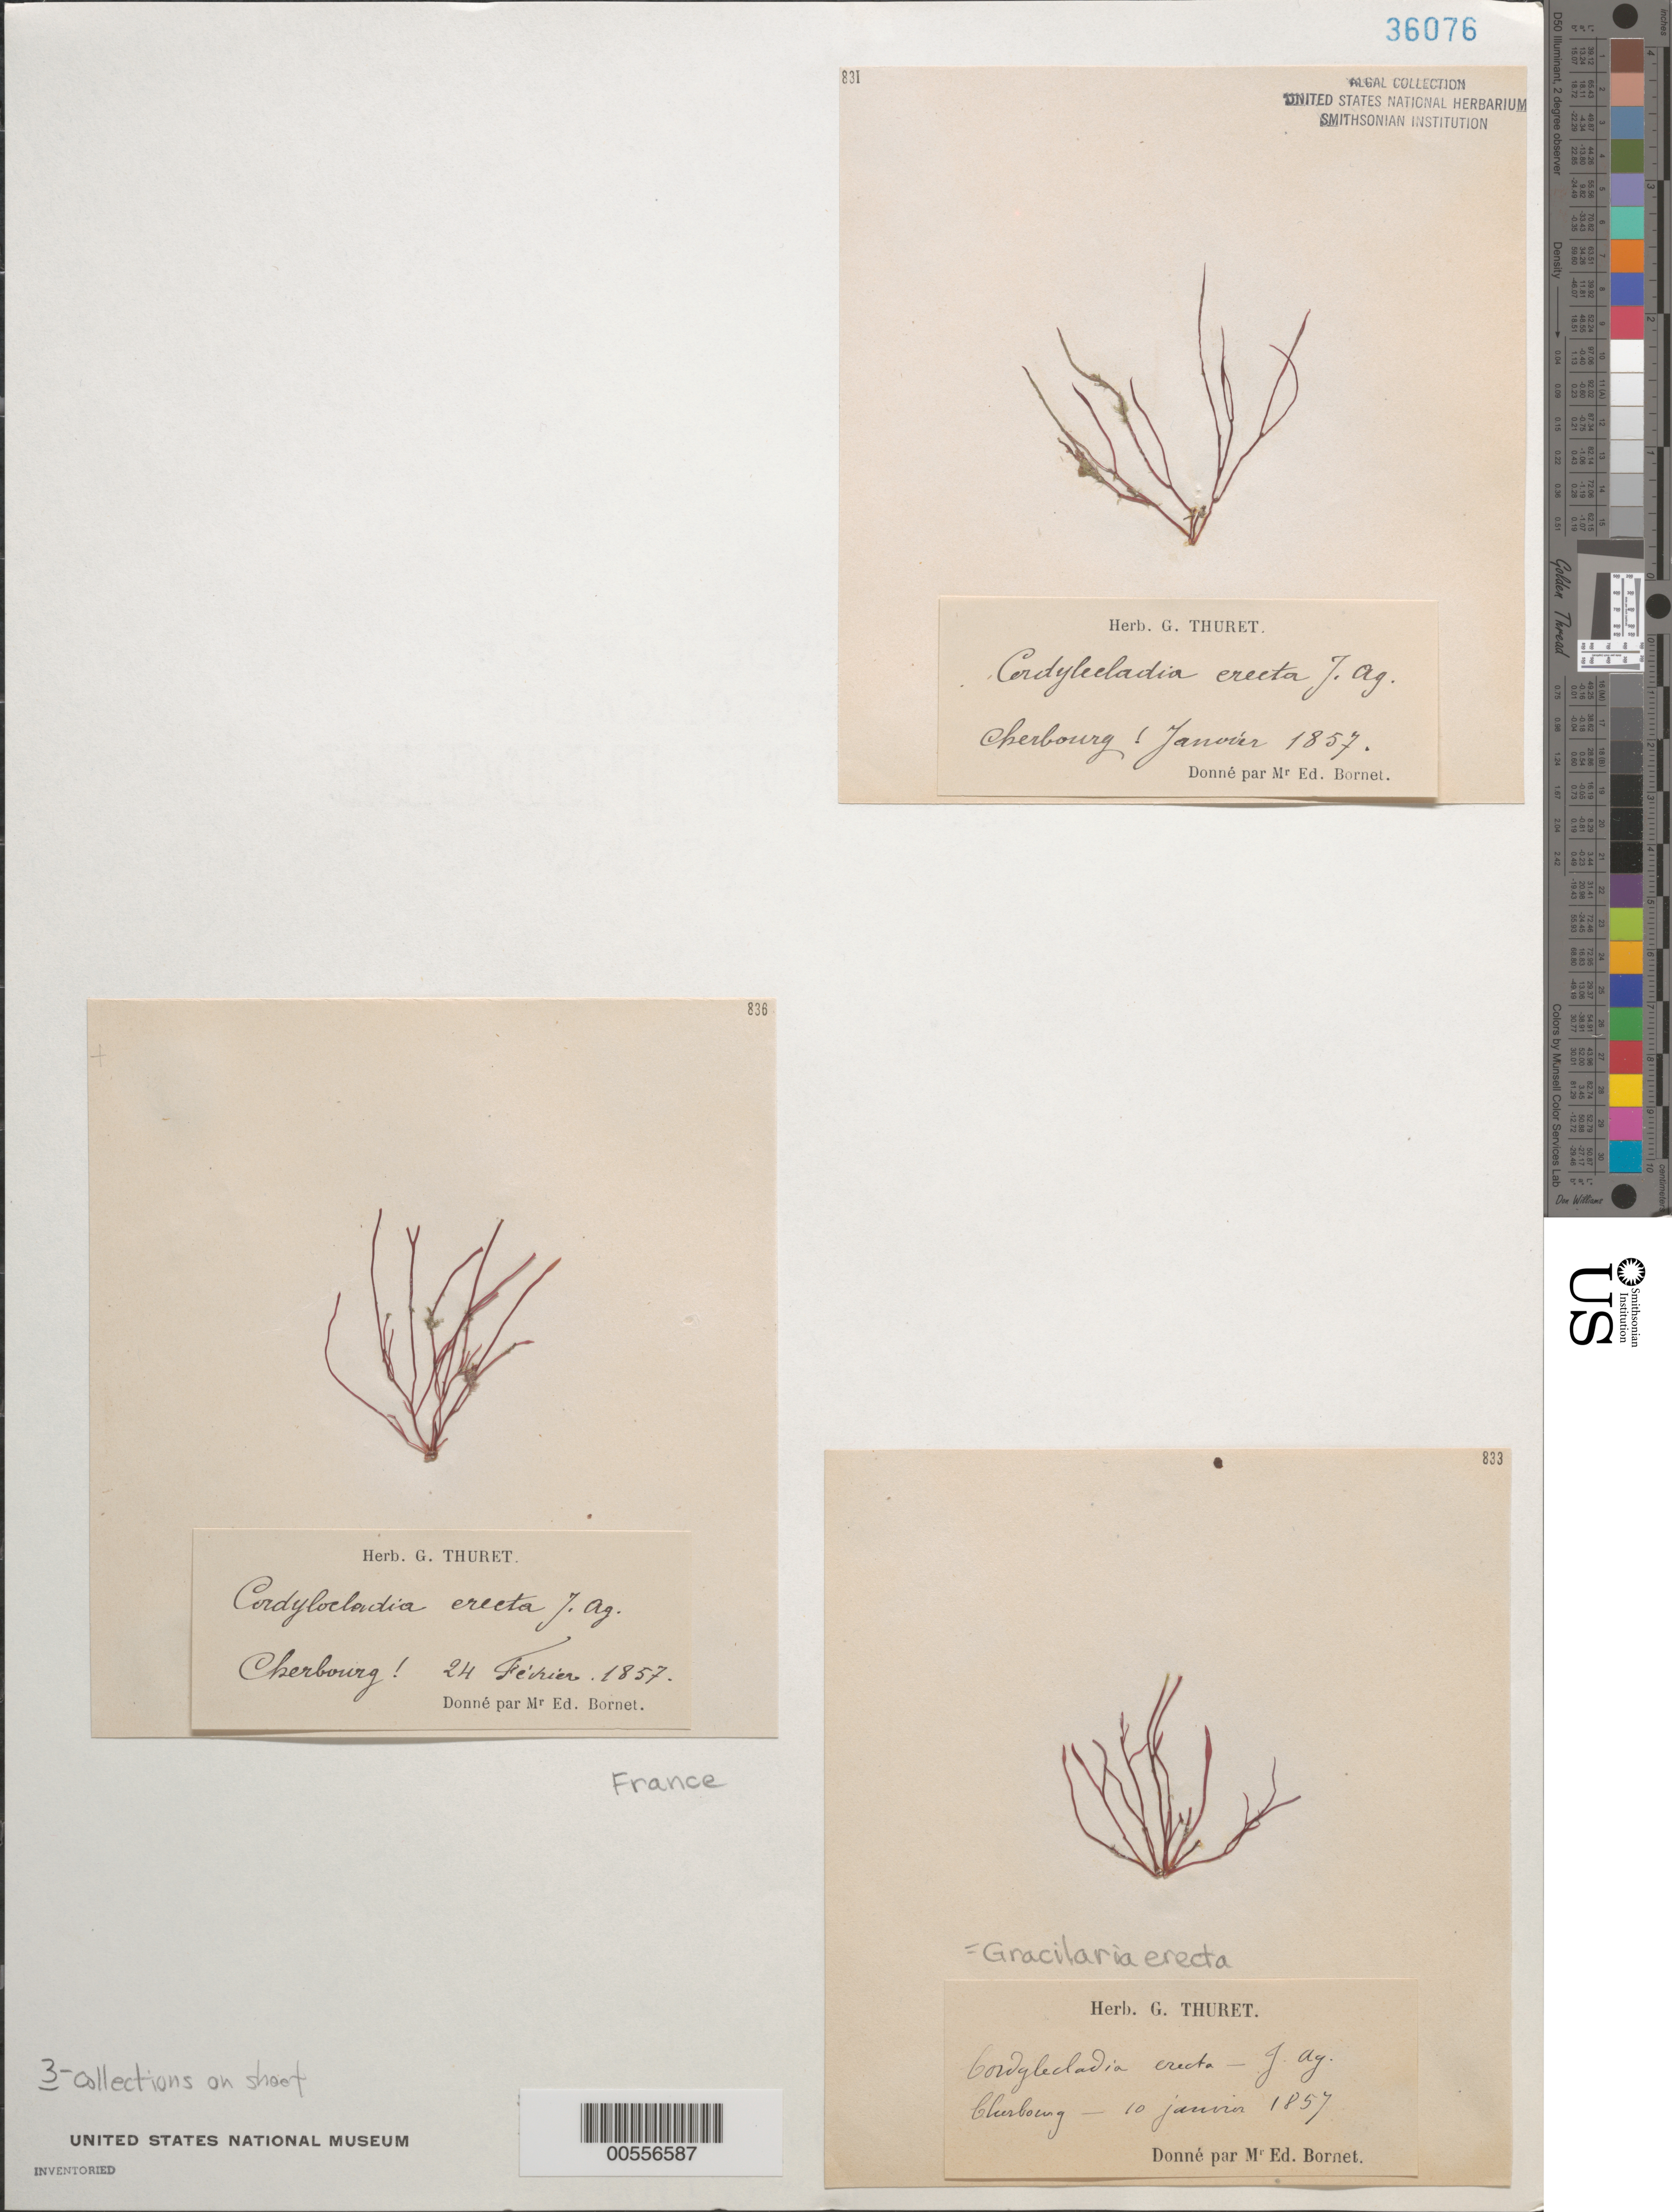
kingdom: Plantae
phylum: Rhodophyta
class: Florideophyceae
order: Rhodymeniales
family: Rhodymeniaceae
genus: Cordylecladia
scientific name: Cordylecladia erecta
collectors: Thuret, G. (herbarium)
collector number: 831 & 833 & 836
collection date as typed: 01 Jan 1857 to 24 Feb 1857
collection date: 1857-01-01/1857-02-24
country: France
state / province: Normandie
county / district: Manche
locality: Cherbourg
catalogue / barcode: US 36076